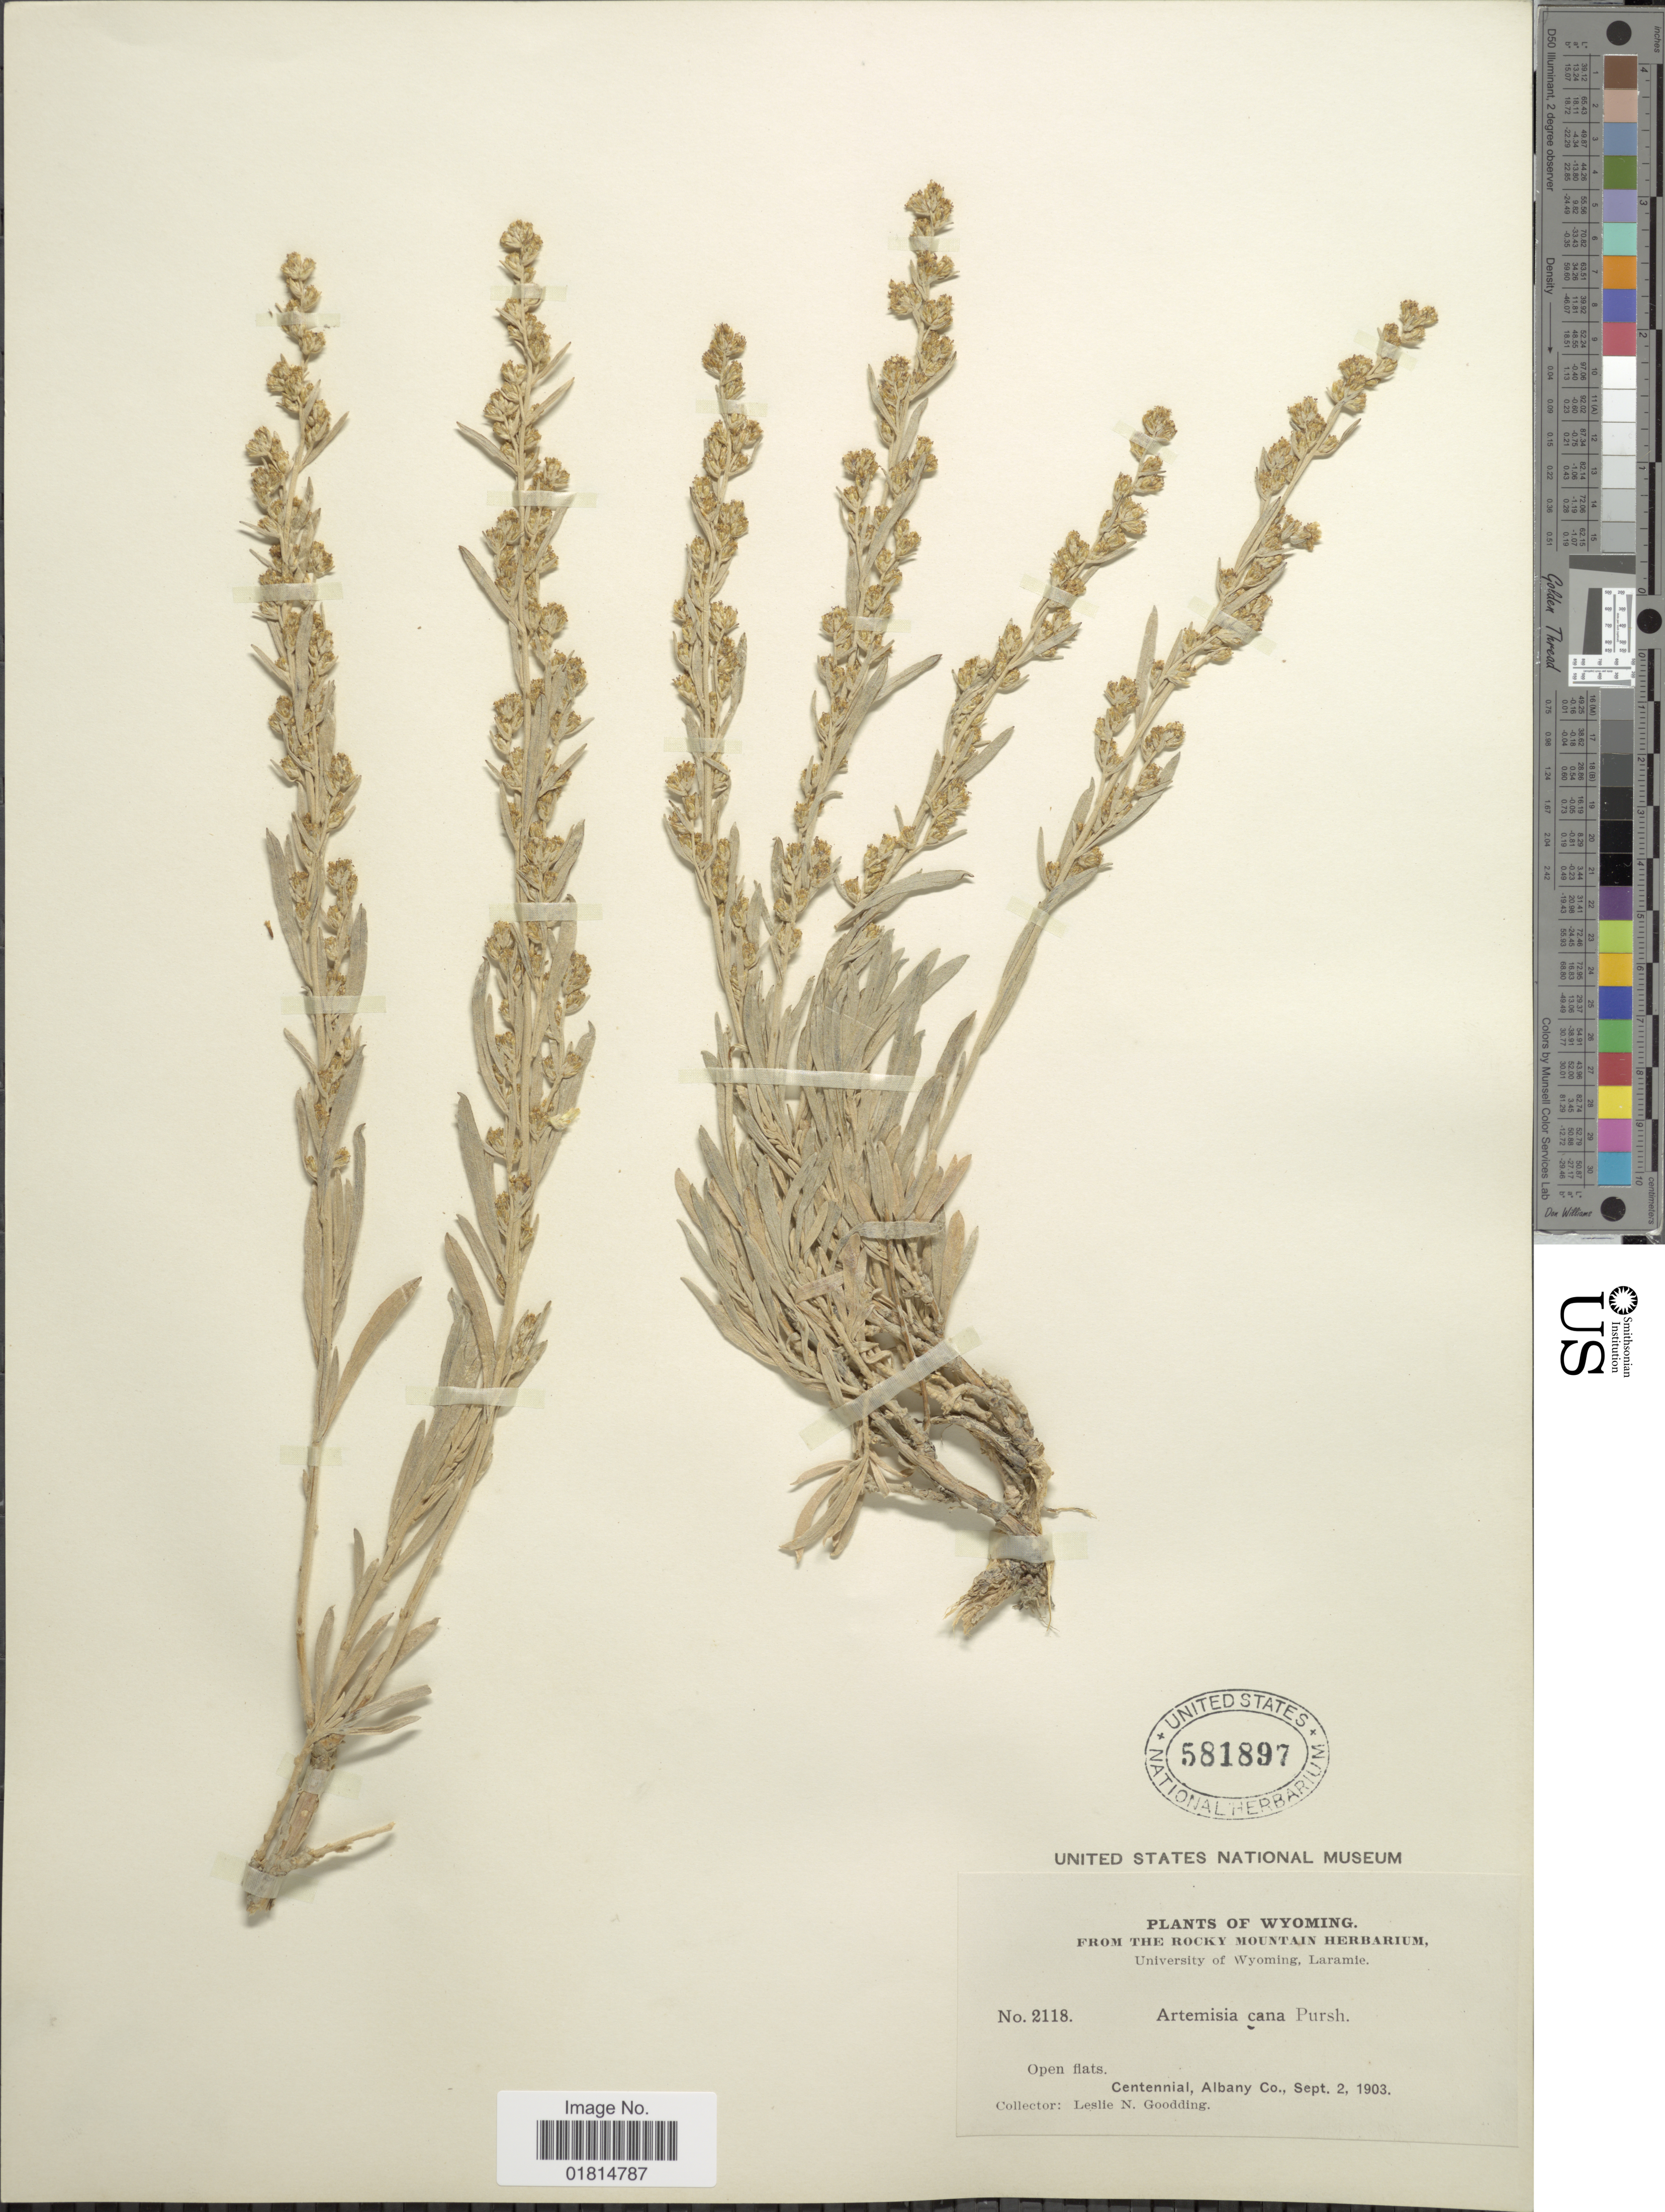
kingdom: Plantae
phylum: Tracheophyta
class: Magnoliopsida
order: Asterales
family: Asteraceae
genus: Artemisia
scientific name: Artemisia cana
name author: Pursh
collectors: L. N. Goodding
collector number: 2118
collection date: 1903-09-02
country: United States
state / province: Wyoming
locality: Open flats. Centennial, Albany Co.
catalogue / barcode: US 581897